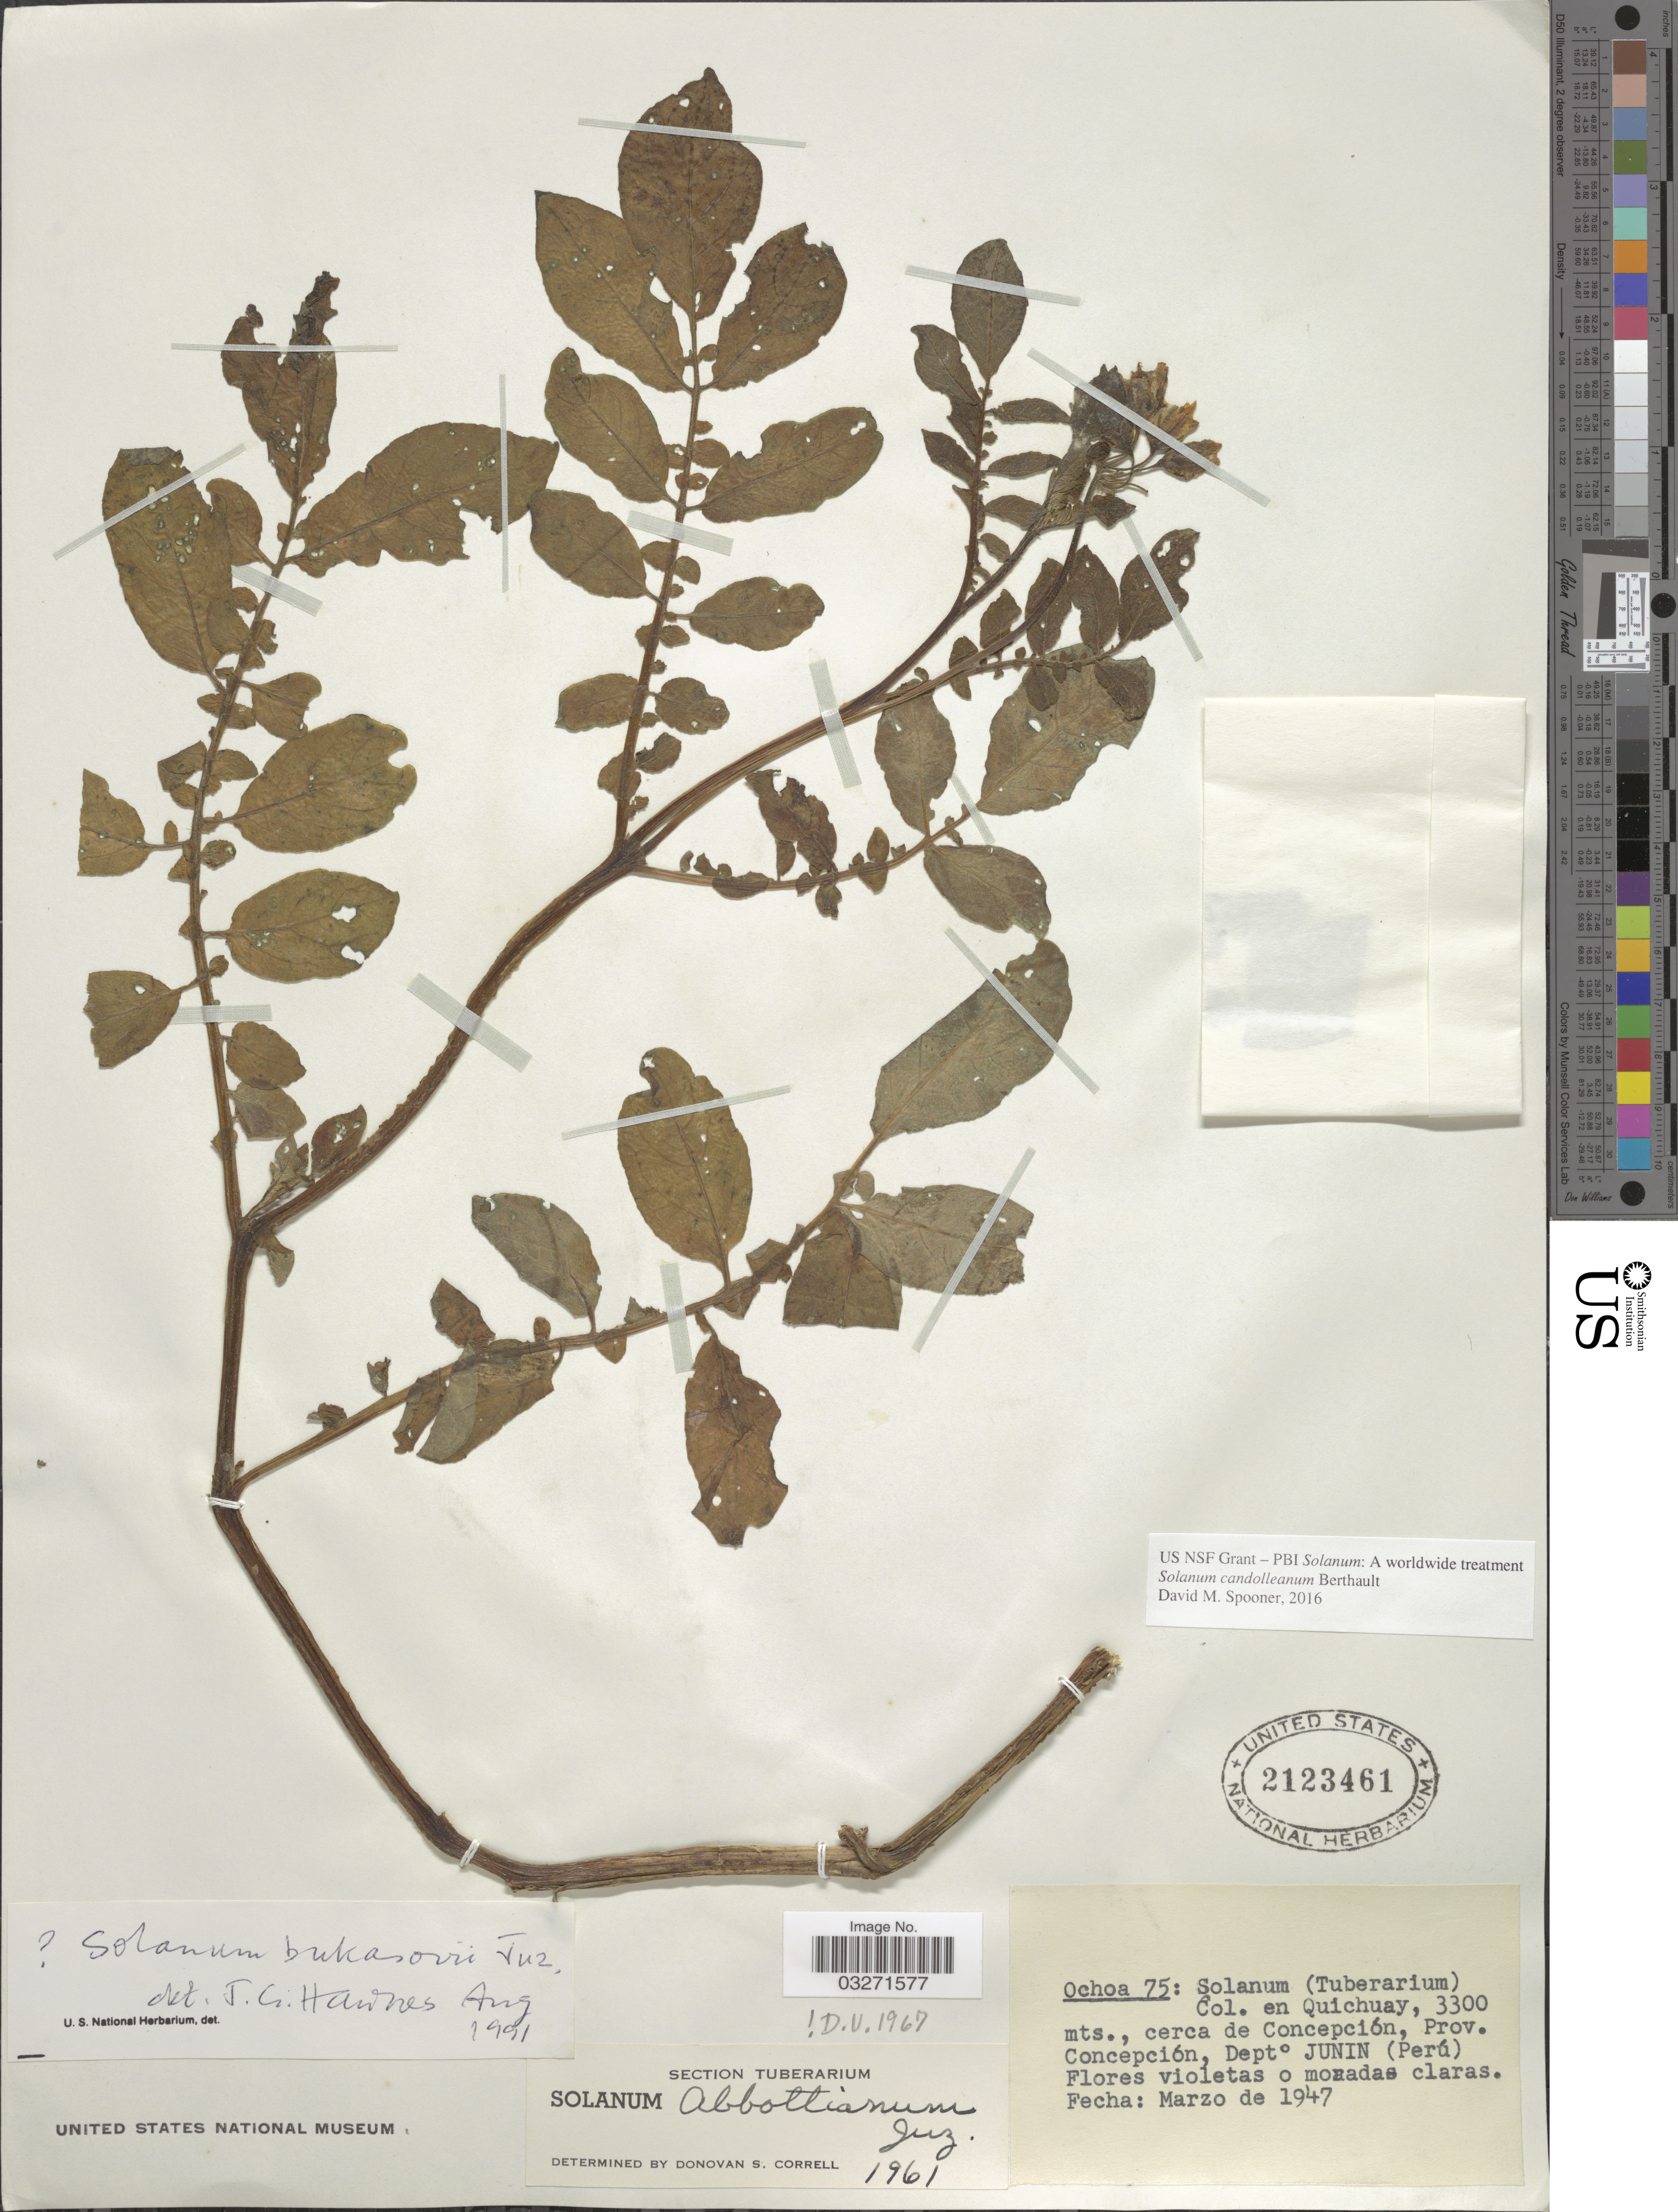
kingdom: Plantae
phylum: Tracheophyta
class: Magnoliopsida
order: Solanales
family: Solanaceae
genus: Solanum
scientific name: Solanum candolleanum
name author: Berthault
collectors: -. Ochoa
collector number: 75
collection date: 1947-03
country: Peru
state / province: Junín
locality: Cerca de Concepción, Prov. Concepción, Depto Junin.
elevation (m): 3300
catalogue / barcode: US 2123461